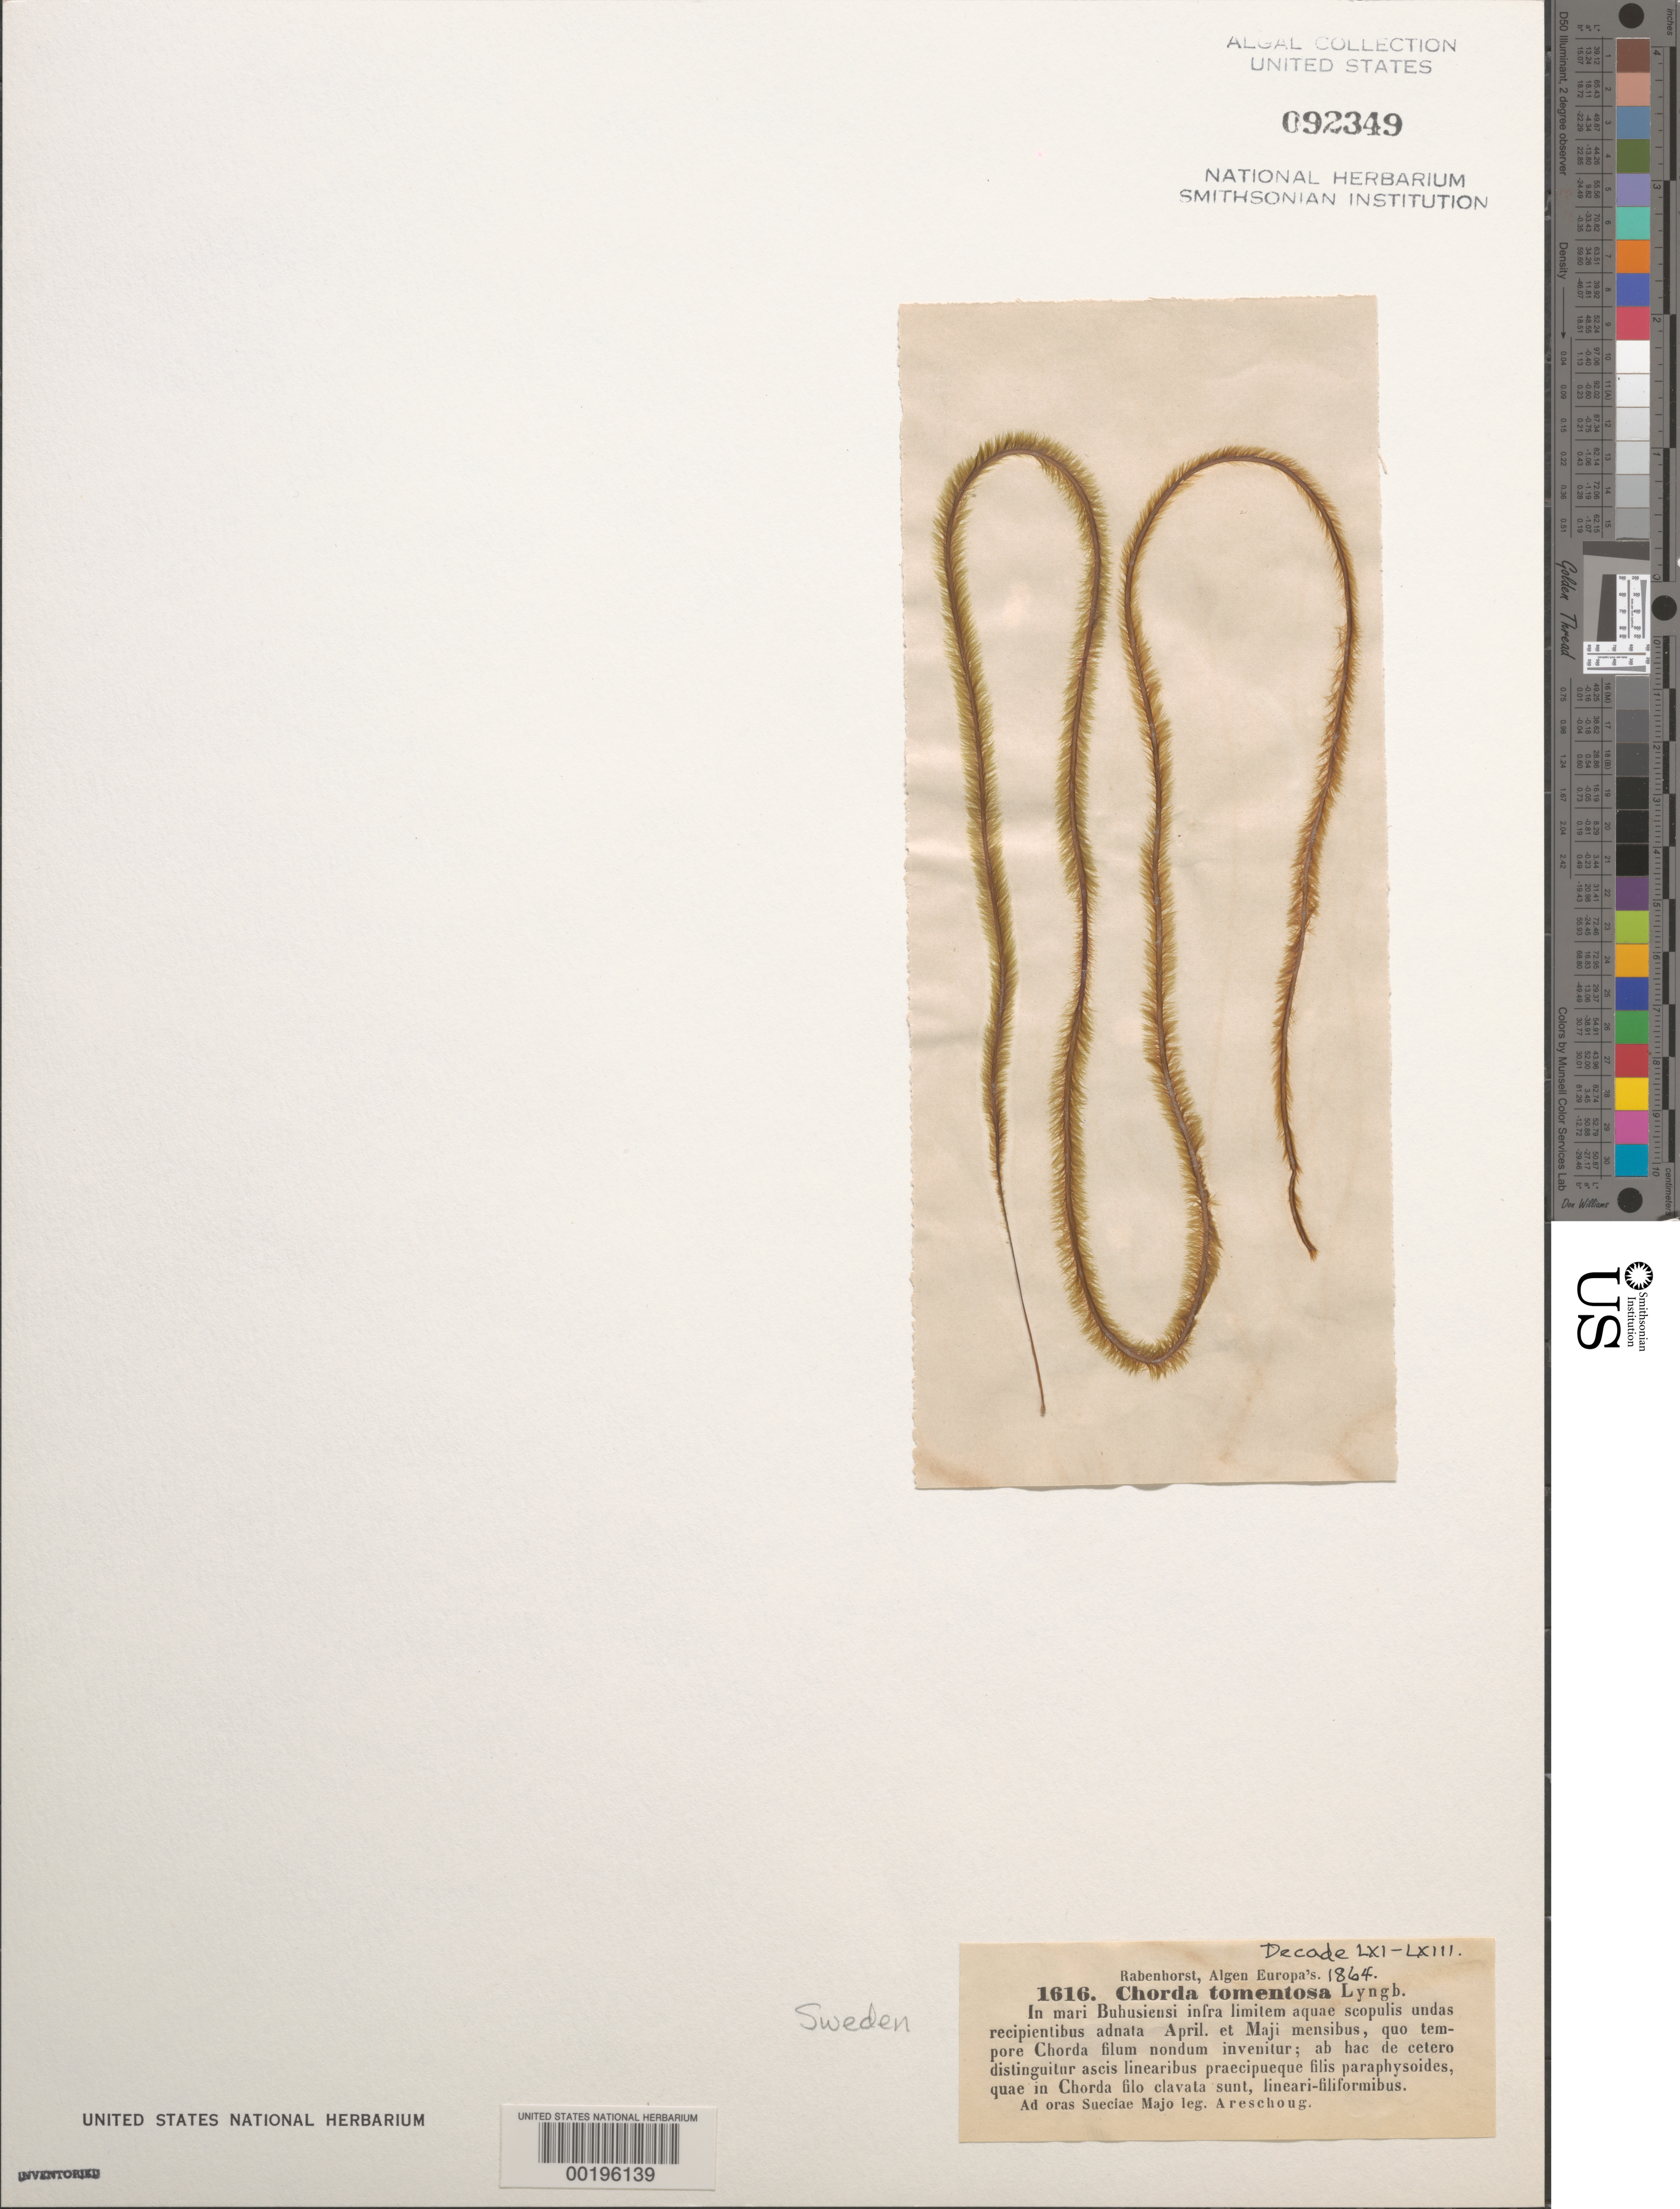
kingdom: Chromista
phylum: Ochrophyta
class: Phaeophyceae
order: Tilopteridales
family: Halosiphonaceae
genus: Halosiphon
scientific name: Halosiphon tomentosus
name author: (Lyngb.) Jaasund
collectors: A. Areschoug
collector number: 1616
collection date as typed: May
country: Sweden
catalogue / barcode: US 92349